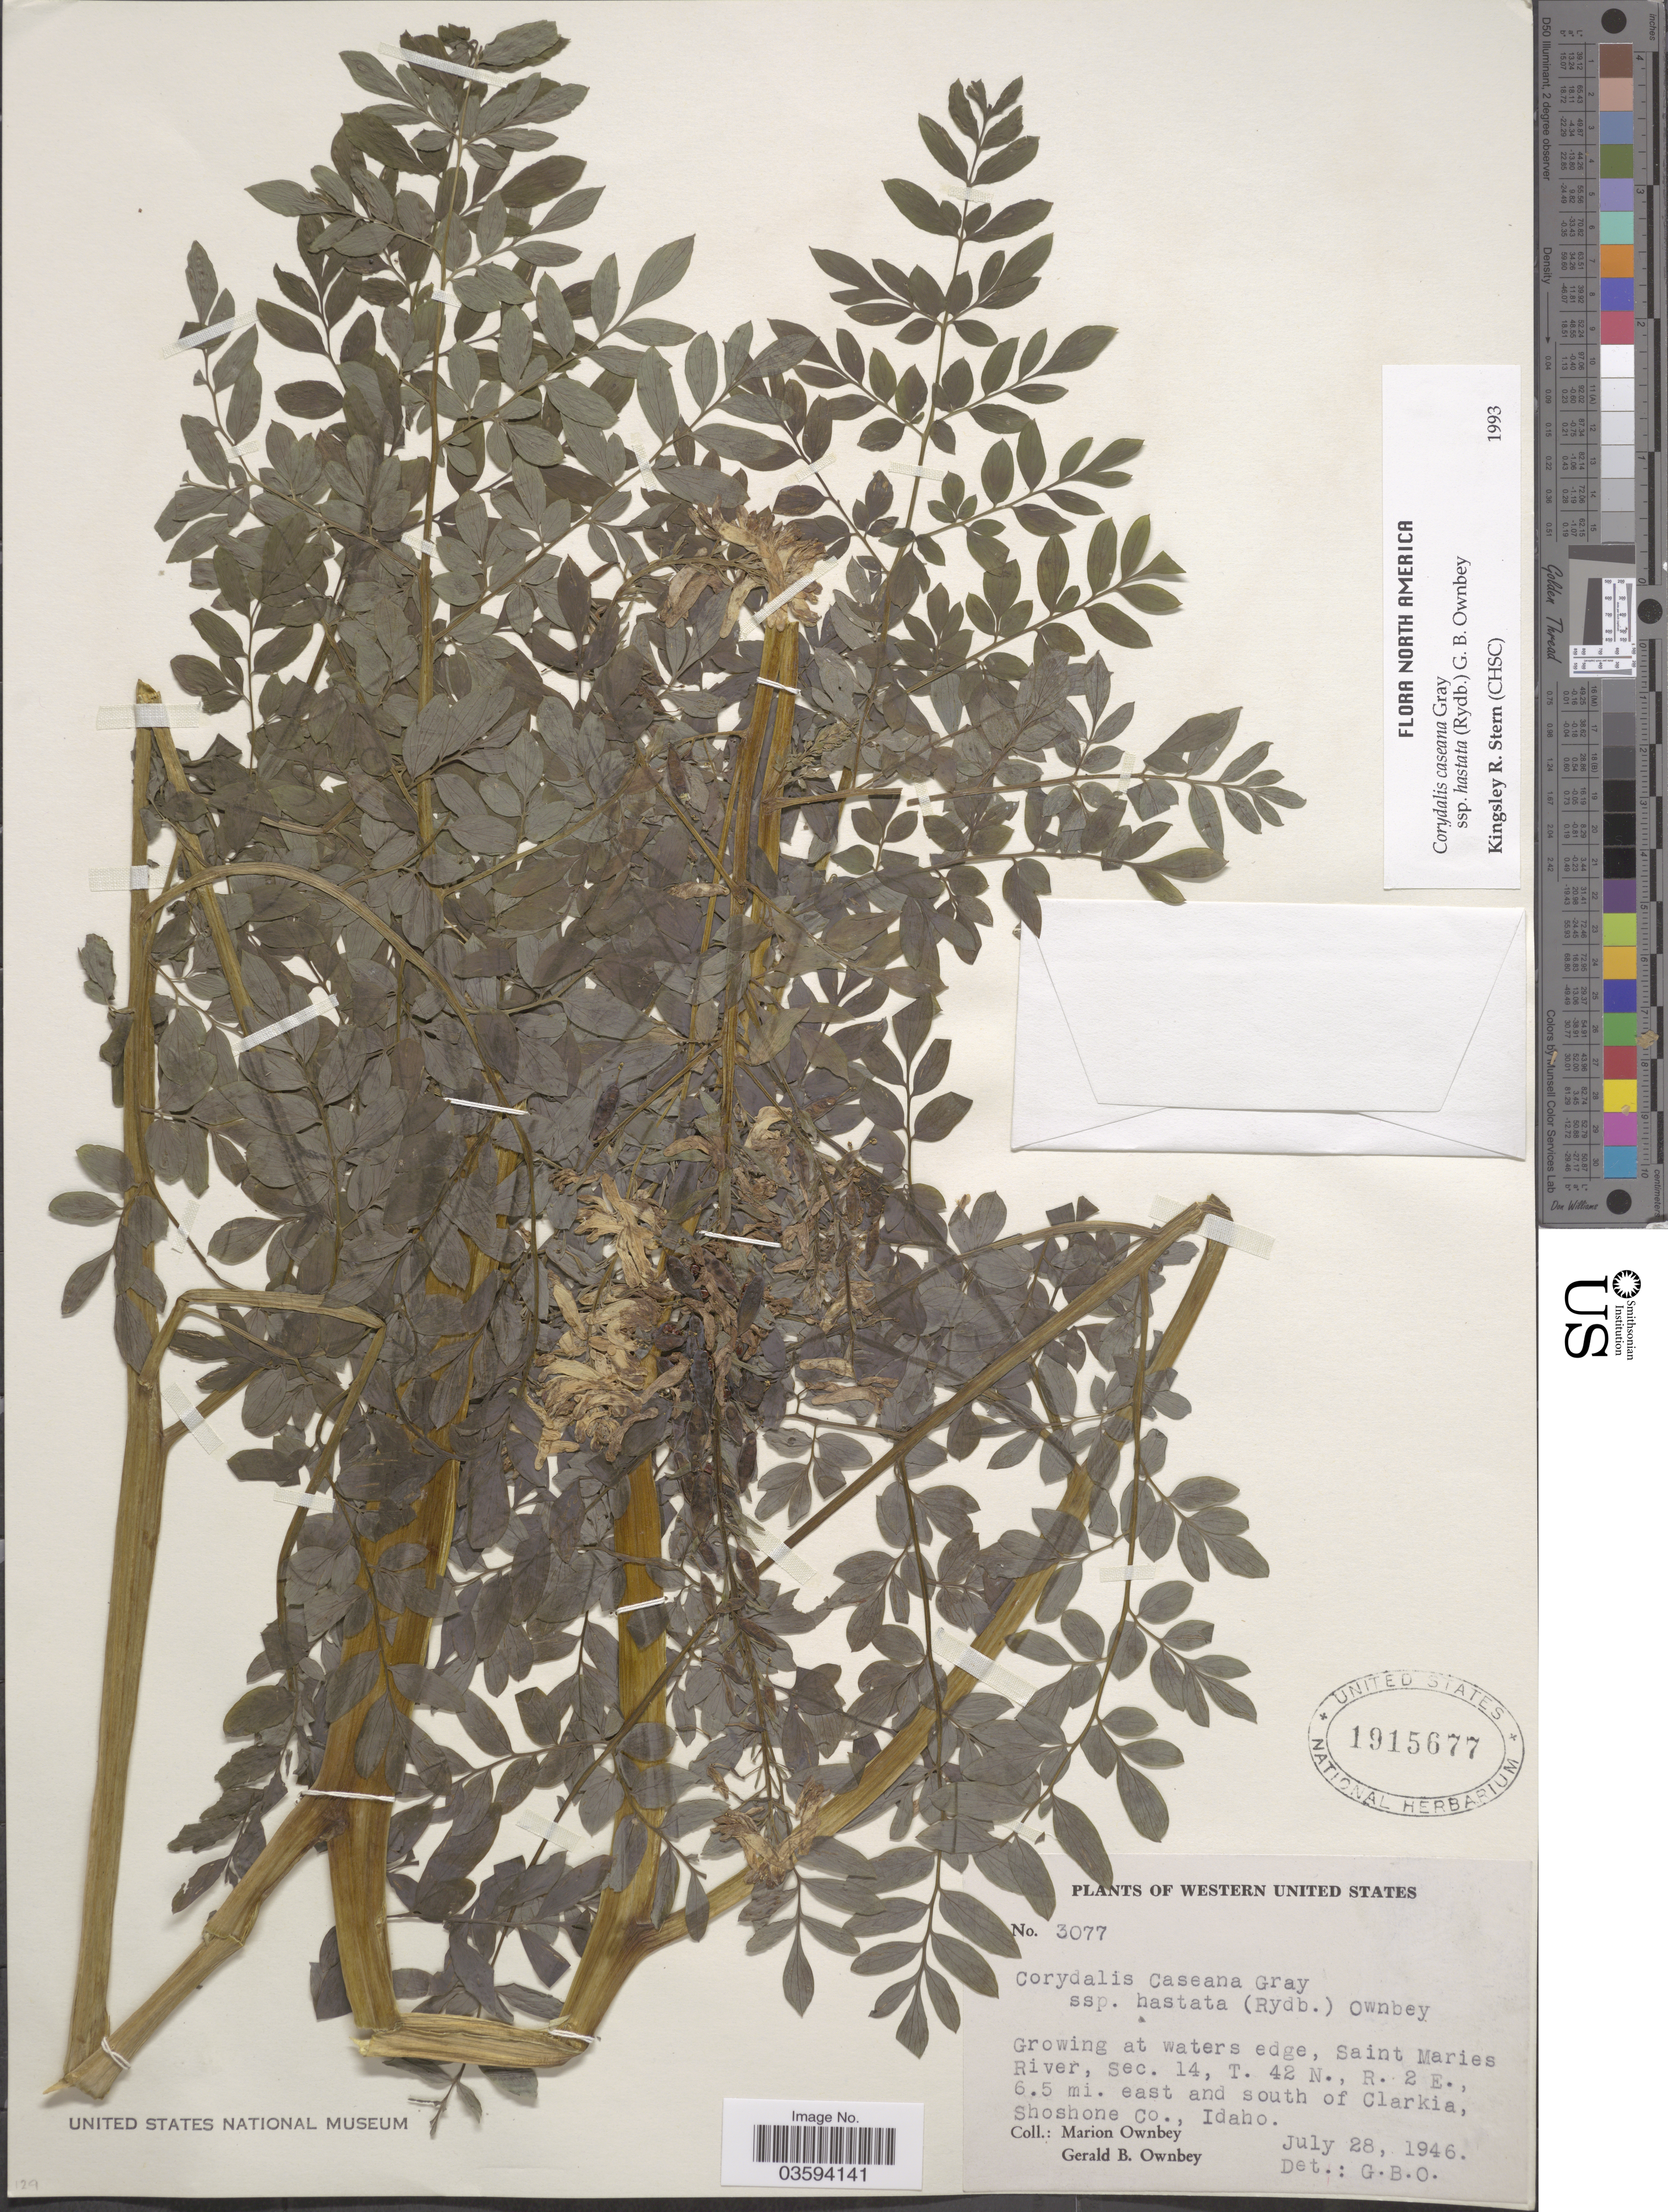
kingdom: Plantae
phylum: Tracheophyta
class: Magnoliopsida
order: Ranunculales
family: Papaveraceae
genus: Corydalis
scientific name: Corydalis caseana subsp. hastata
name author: (Rydb.) G.B. Ownbey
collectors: M. Ownbey & G. B. Ownbey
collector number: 3077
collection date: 1946-07-28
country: United States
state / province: Idaho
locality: Western United States. Saint Maries River, Sec. 14, T. 42 N., R. 2 E., 6.5 mi. east and south of Clarkia, Shoshone Co.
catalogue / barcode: US 1915677